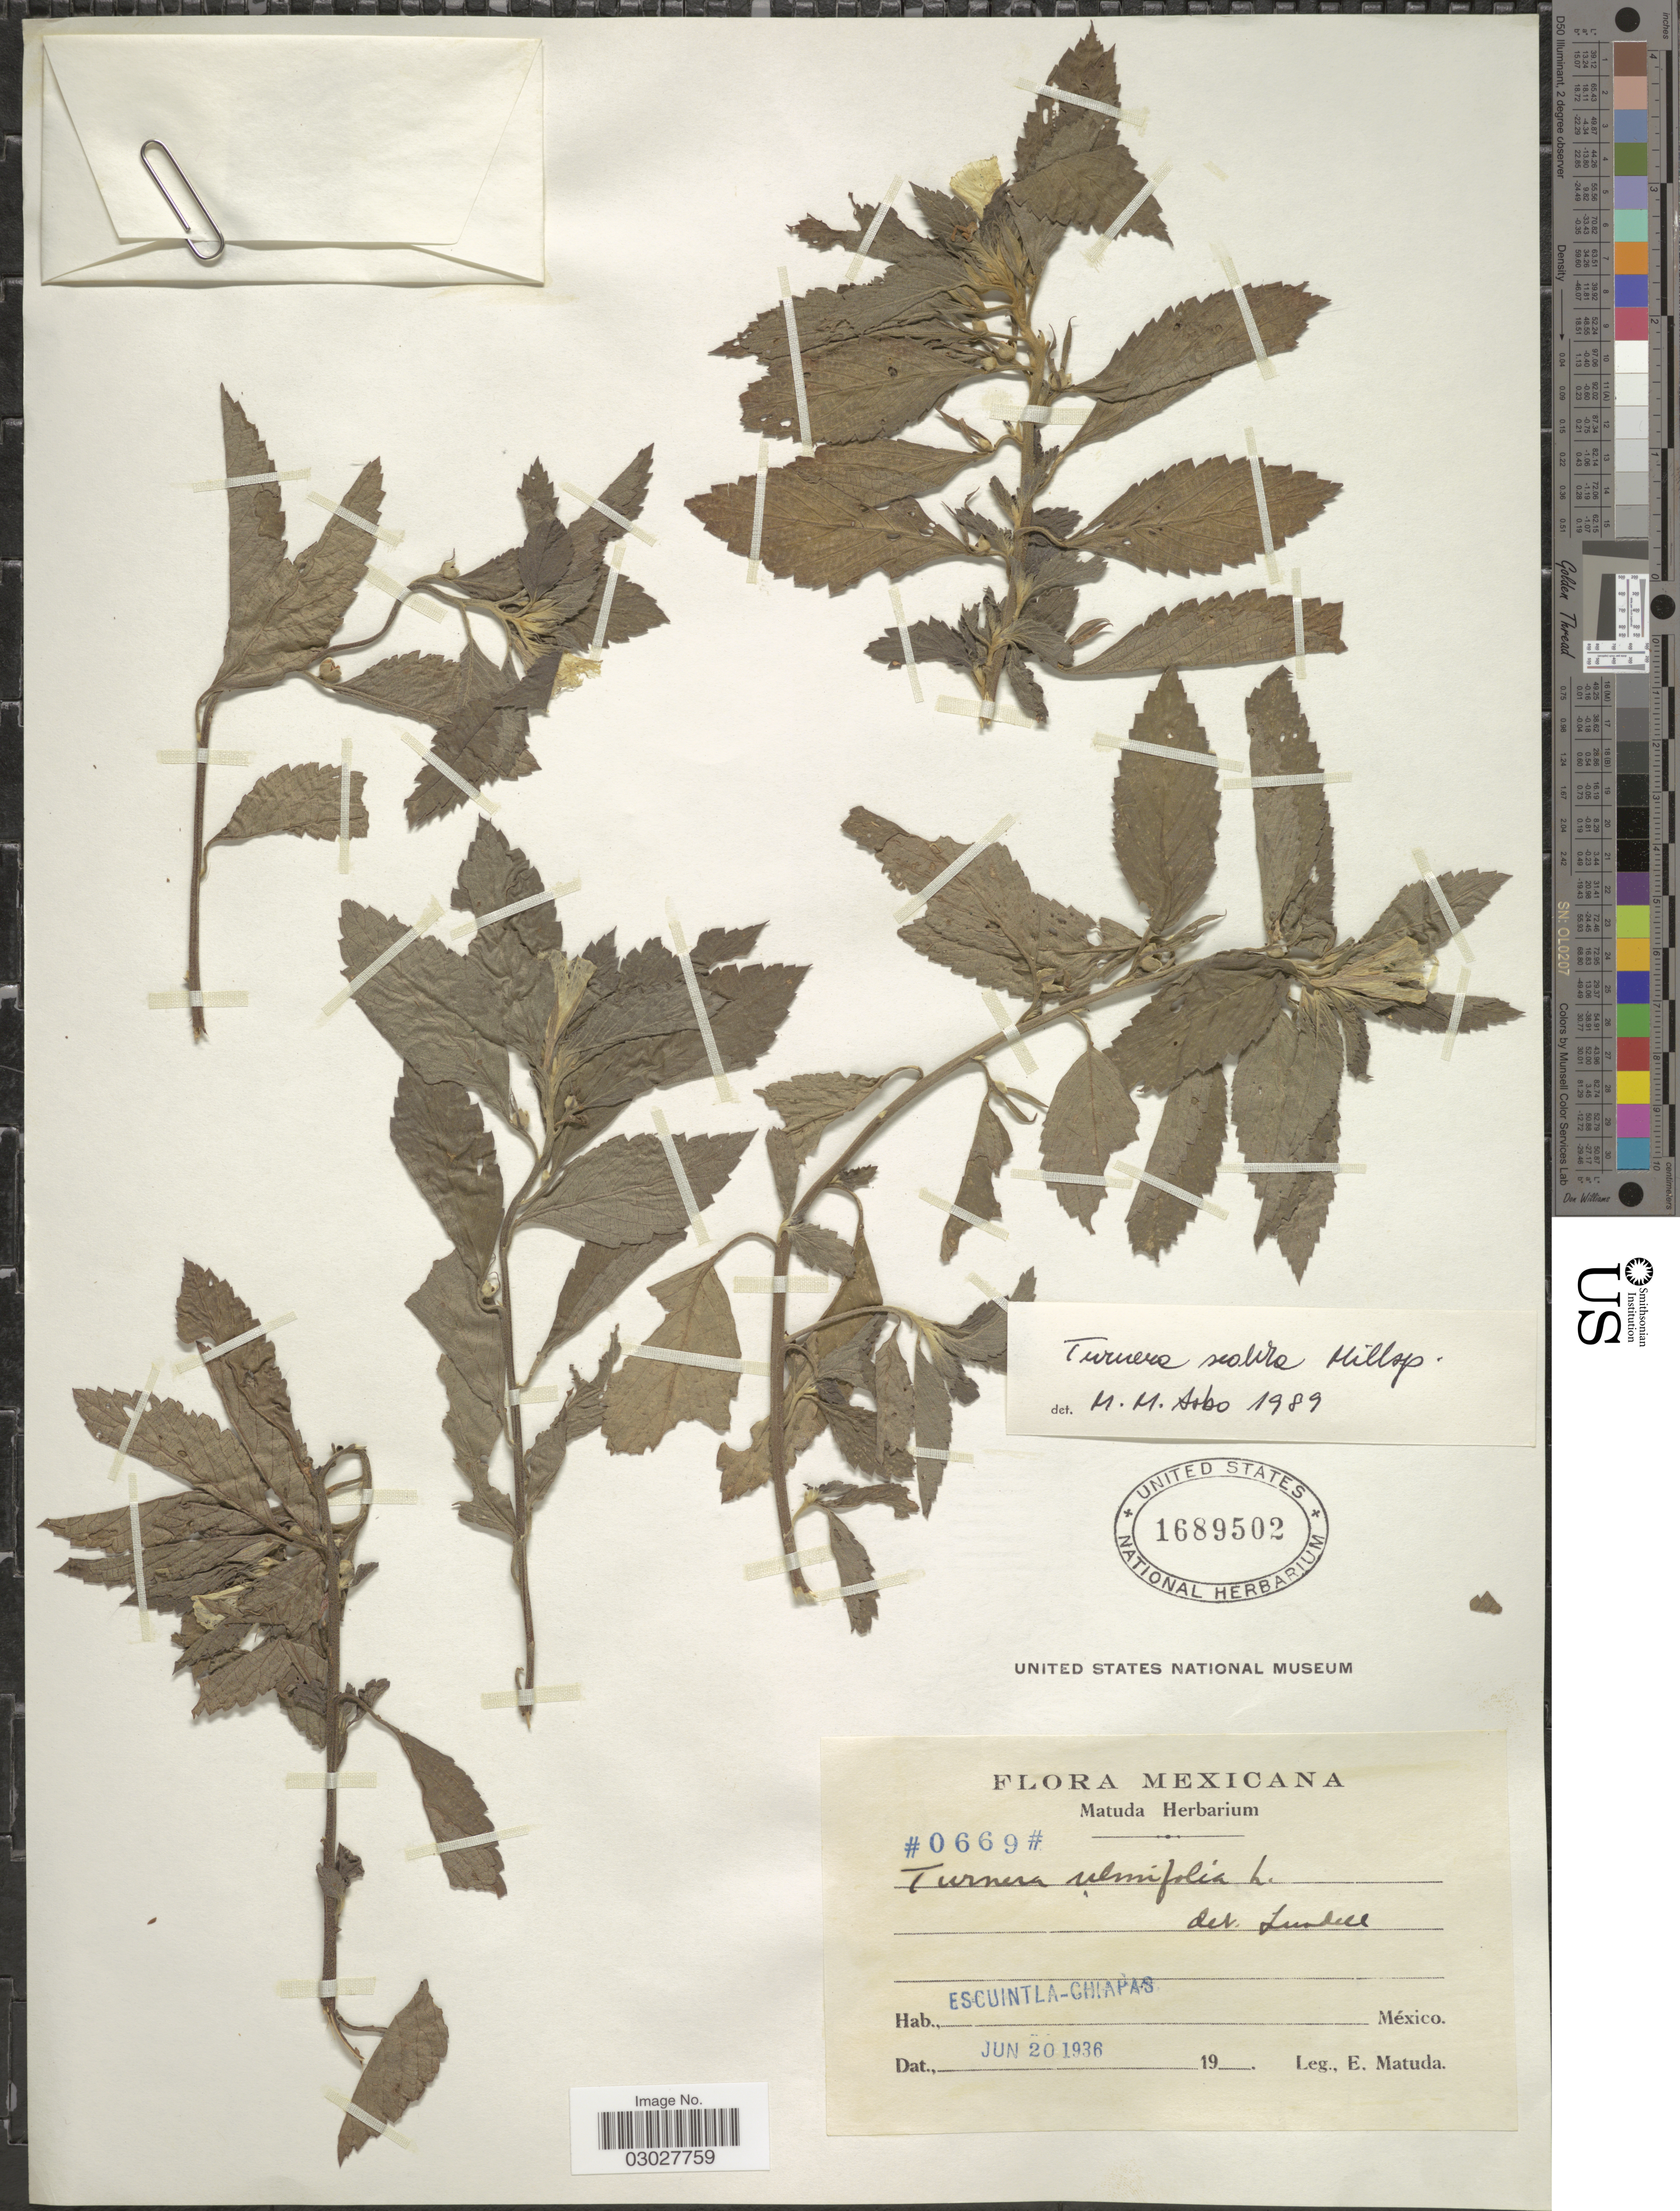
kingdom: Plantae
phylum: Tracheophyta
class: Magnoliopsida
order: Malpighiales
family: Turneraceae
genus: Turnera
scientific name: Turnera scabra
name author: Millsp.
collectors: E. Matuda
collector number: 0669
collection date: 1936-06-20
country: Mexico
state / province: Chiapas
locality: Escuintla.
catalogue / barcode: US 1689502